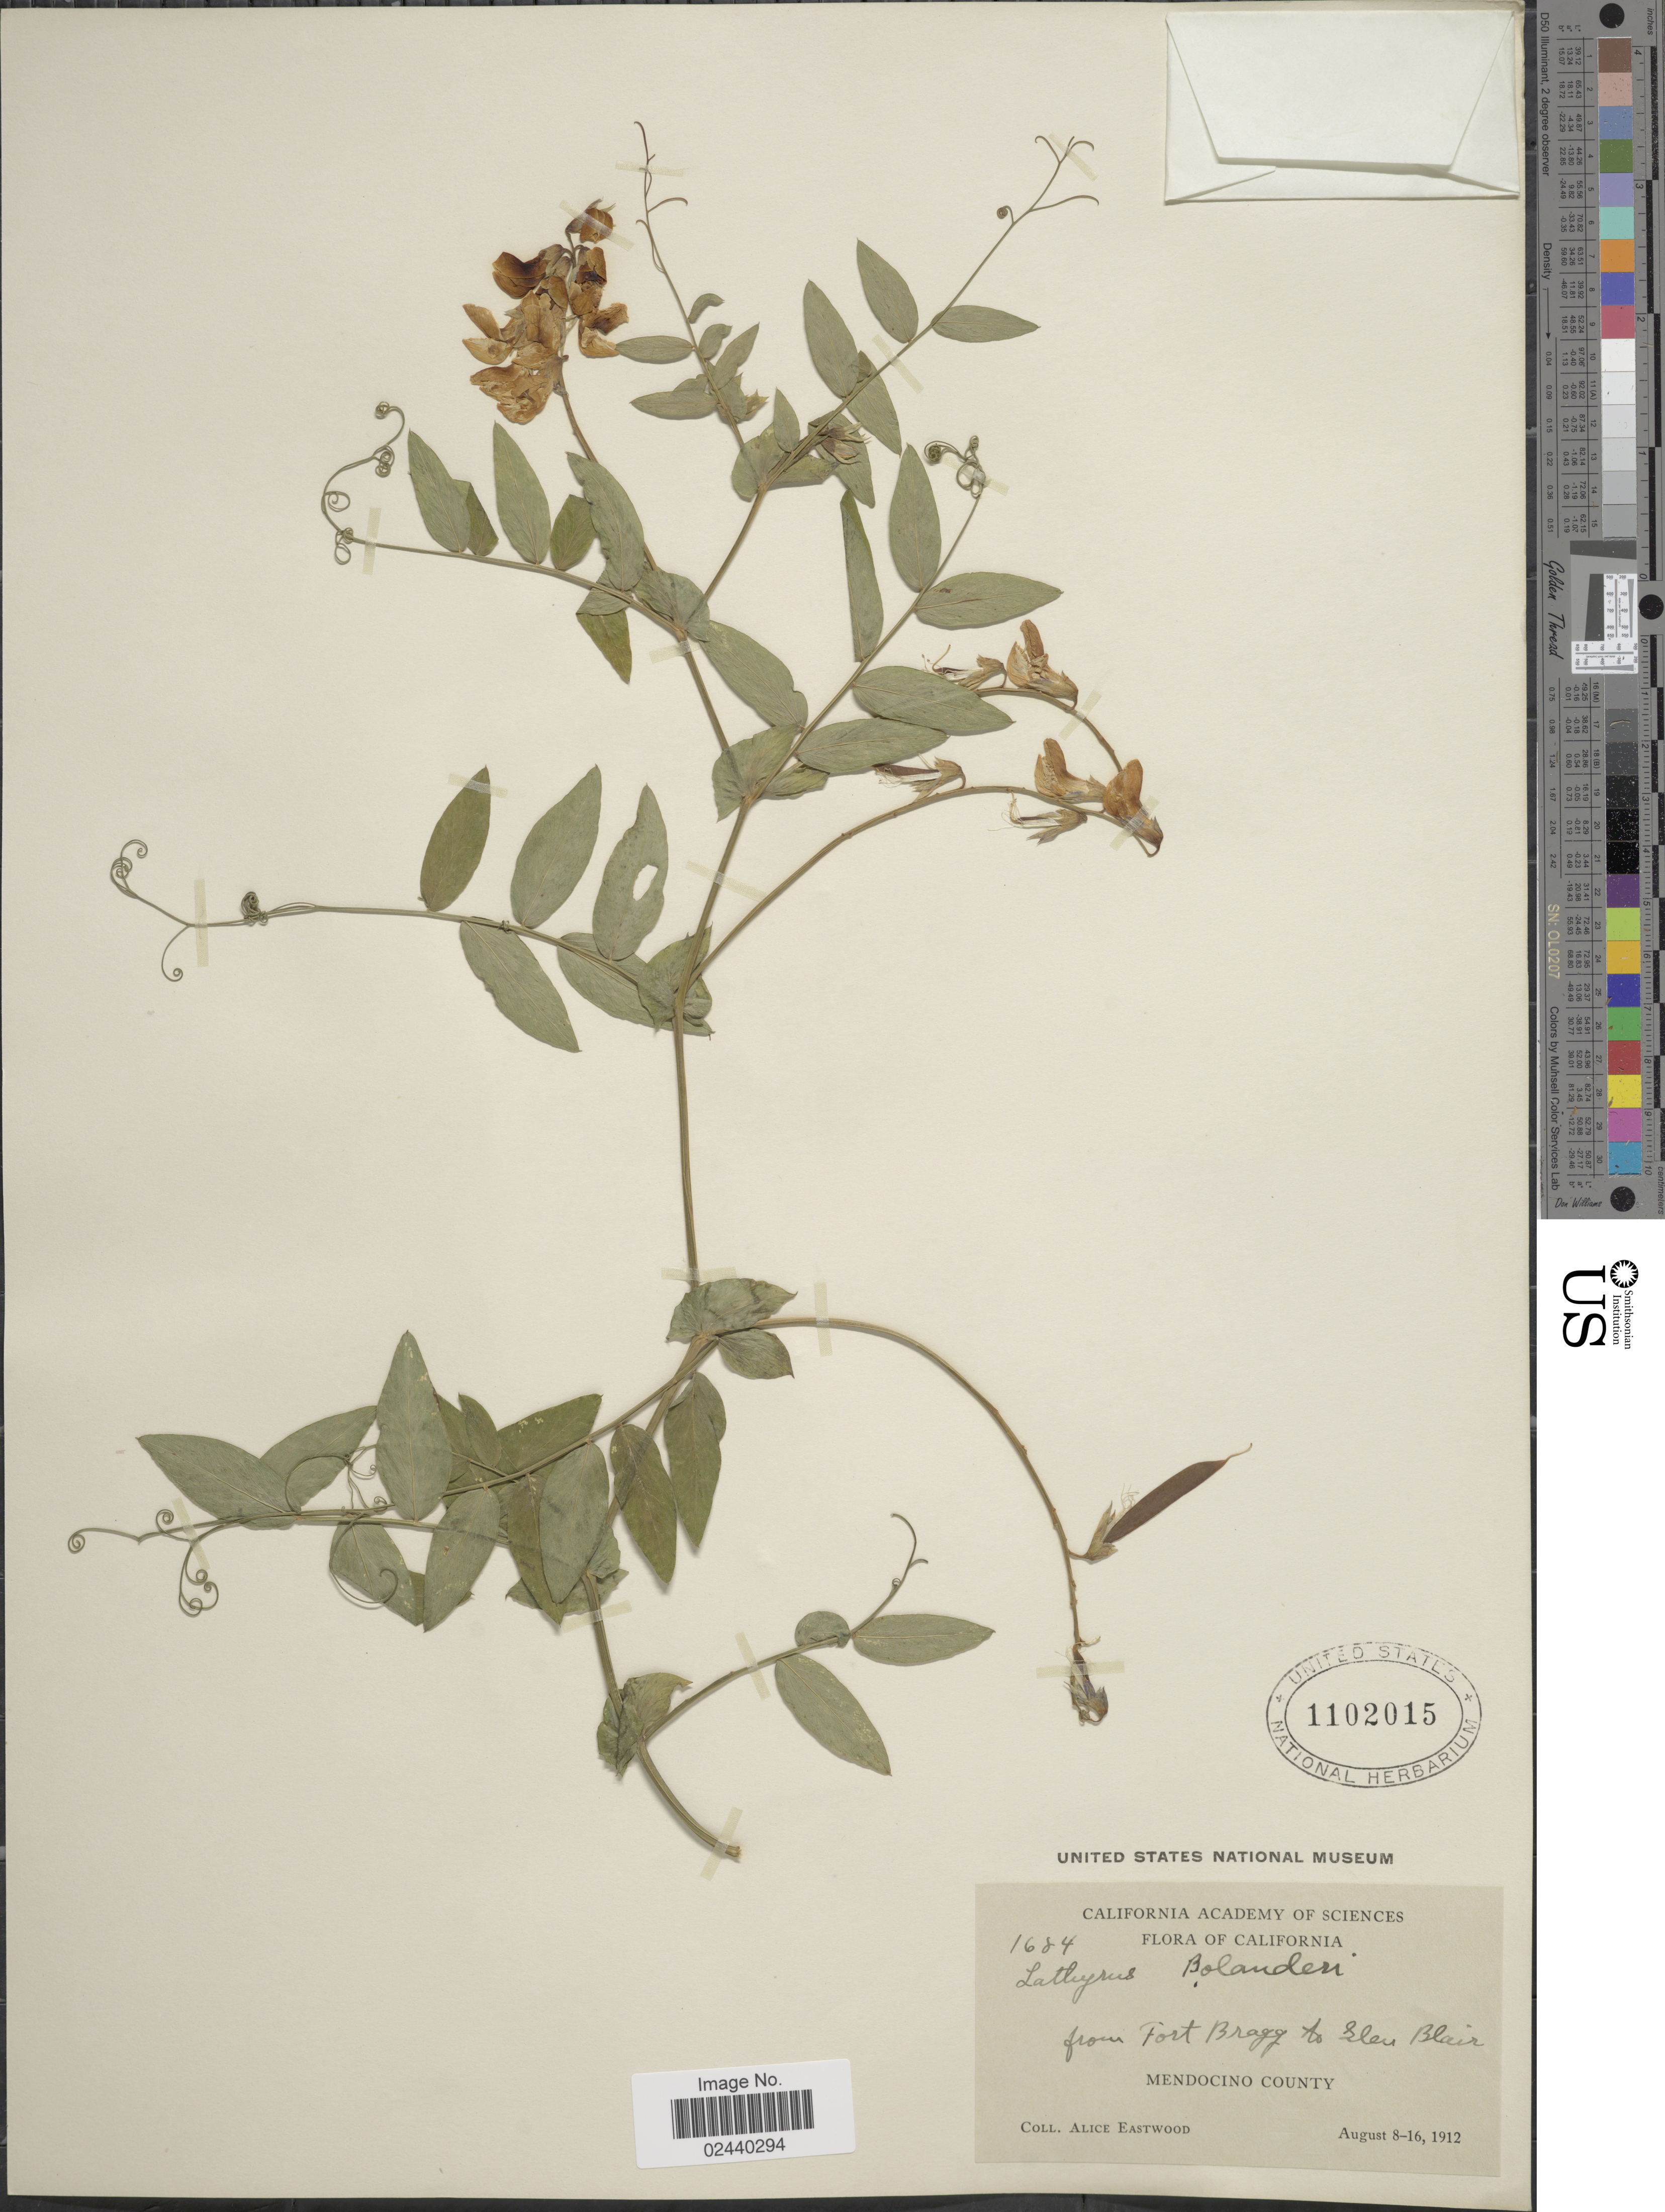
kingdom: Plantae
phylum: Tracheophyta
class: Magnoliopsida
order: Fabales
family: Fabaceae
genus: Lathyrus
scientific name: Lathyrus bolanderi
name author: S. Watson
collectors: A. Eastwood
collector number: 1684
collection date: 1912-08-08/1912-08-16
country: United States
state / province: California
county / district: Mendocino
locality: From Fort Bragg to Glen Blair, Mendocino County.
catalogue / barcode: US 1102015